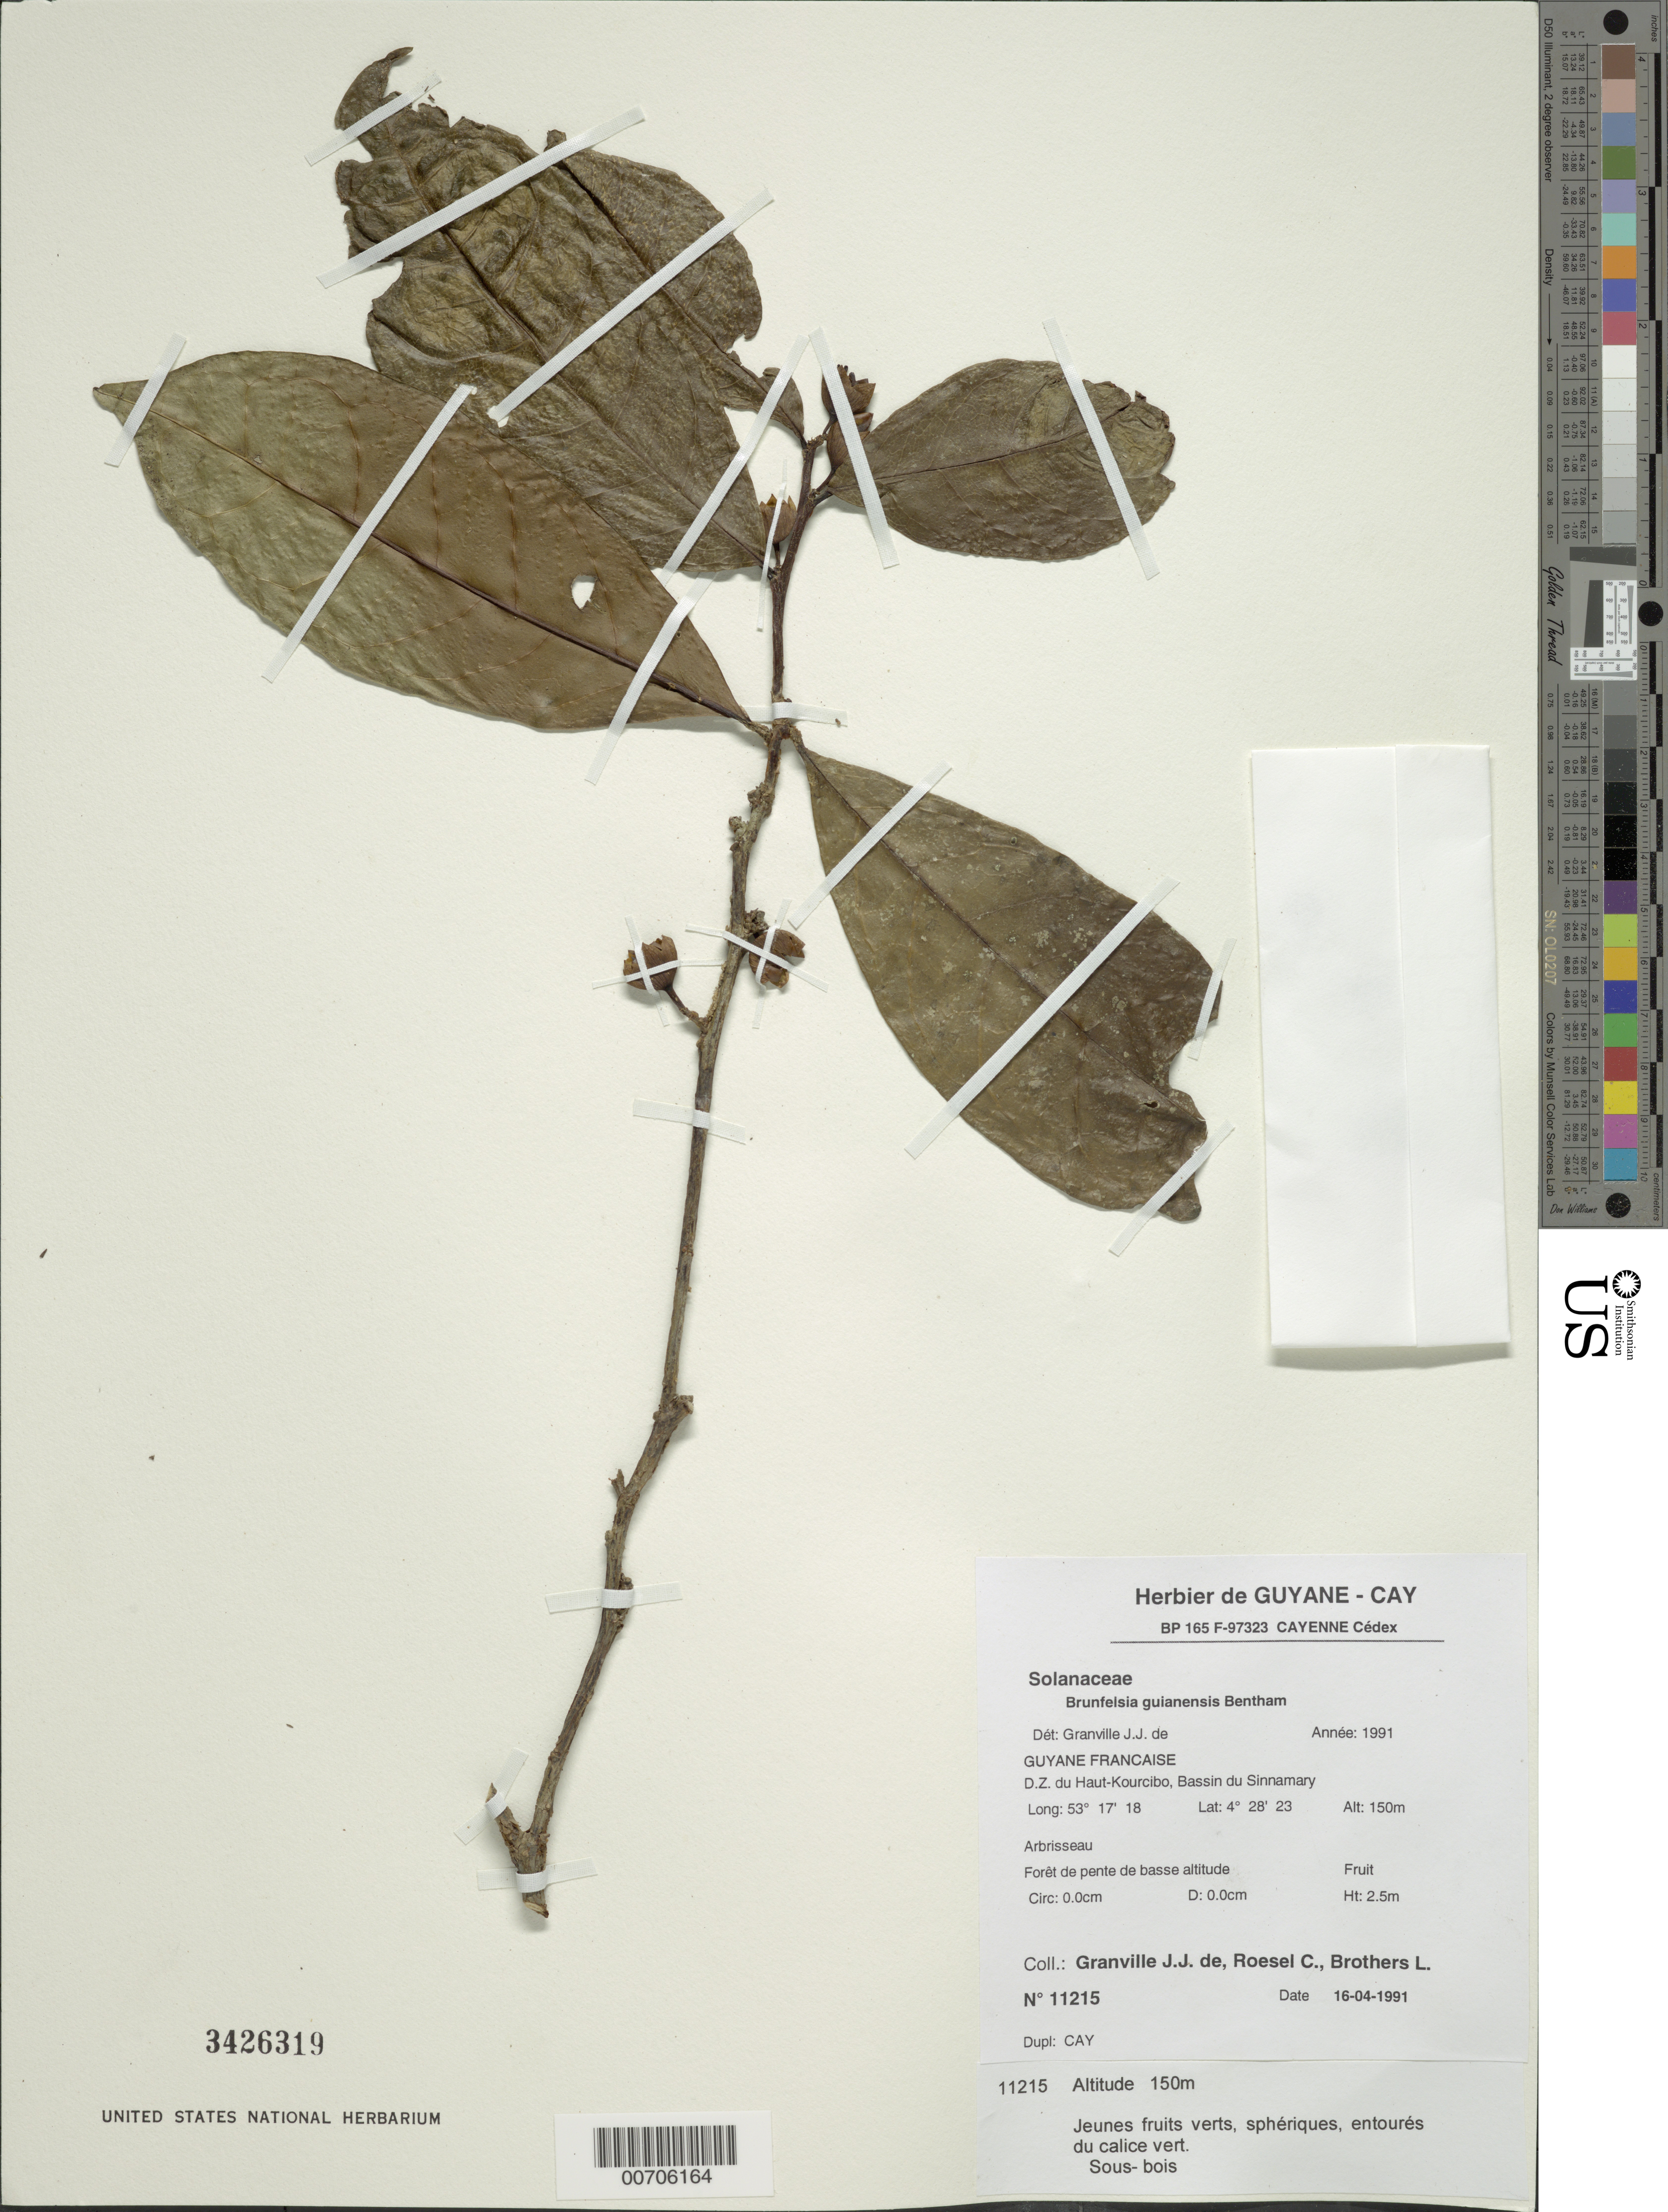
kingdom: Plantae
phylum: Tracheophyta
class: Magnoliopsida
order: Solanales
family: Solanaceae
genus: Brunfelsia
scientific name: Brunfelsia guianensis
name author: Benth.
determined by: Granville, J. J. de, (CAY), Institut de Recherche pour le Developpement (IRD) (FRENCH GUIANA)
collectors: J.-J. de Granville, C. S. Roesel & L. Brothers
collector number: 11215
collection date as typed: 16-Apr-91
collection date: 1991-04-16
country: French Guiana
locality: D.Z. du Haut-Kourcibo, Bassin du Sinnamary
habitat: Low, slope forest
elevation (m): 150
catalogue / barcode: US 3426319